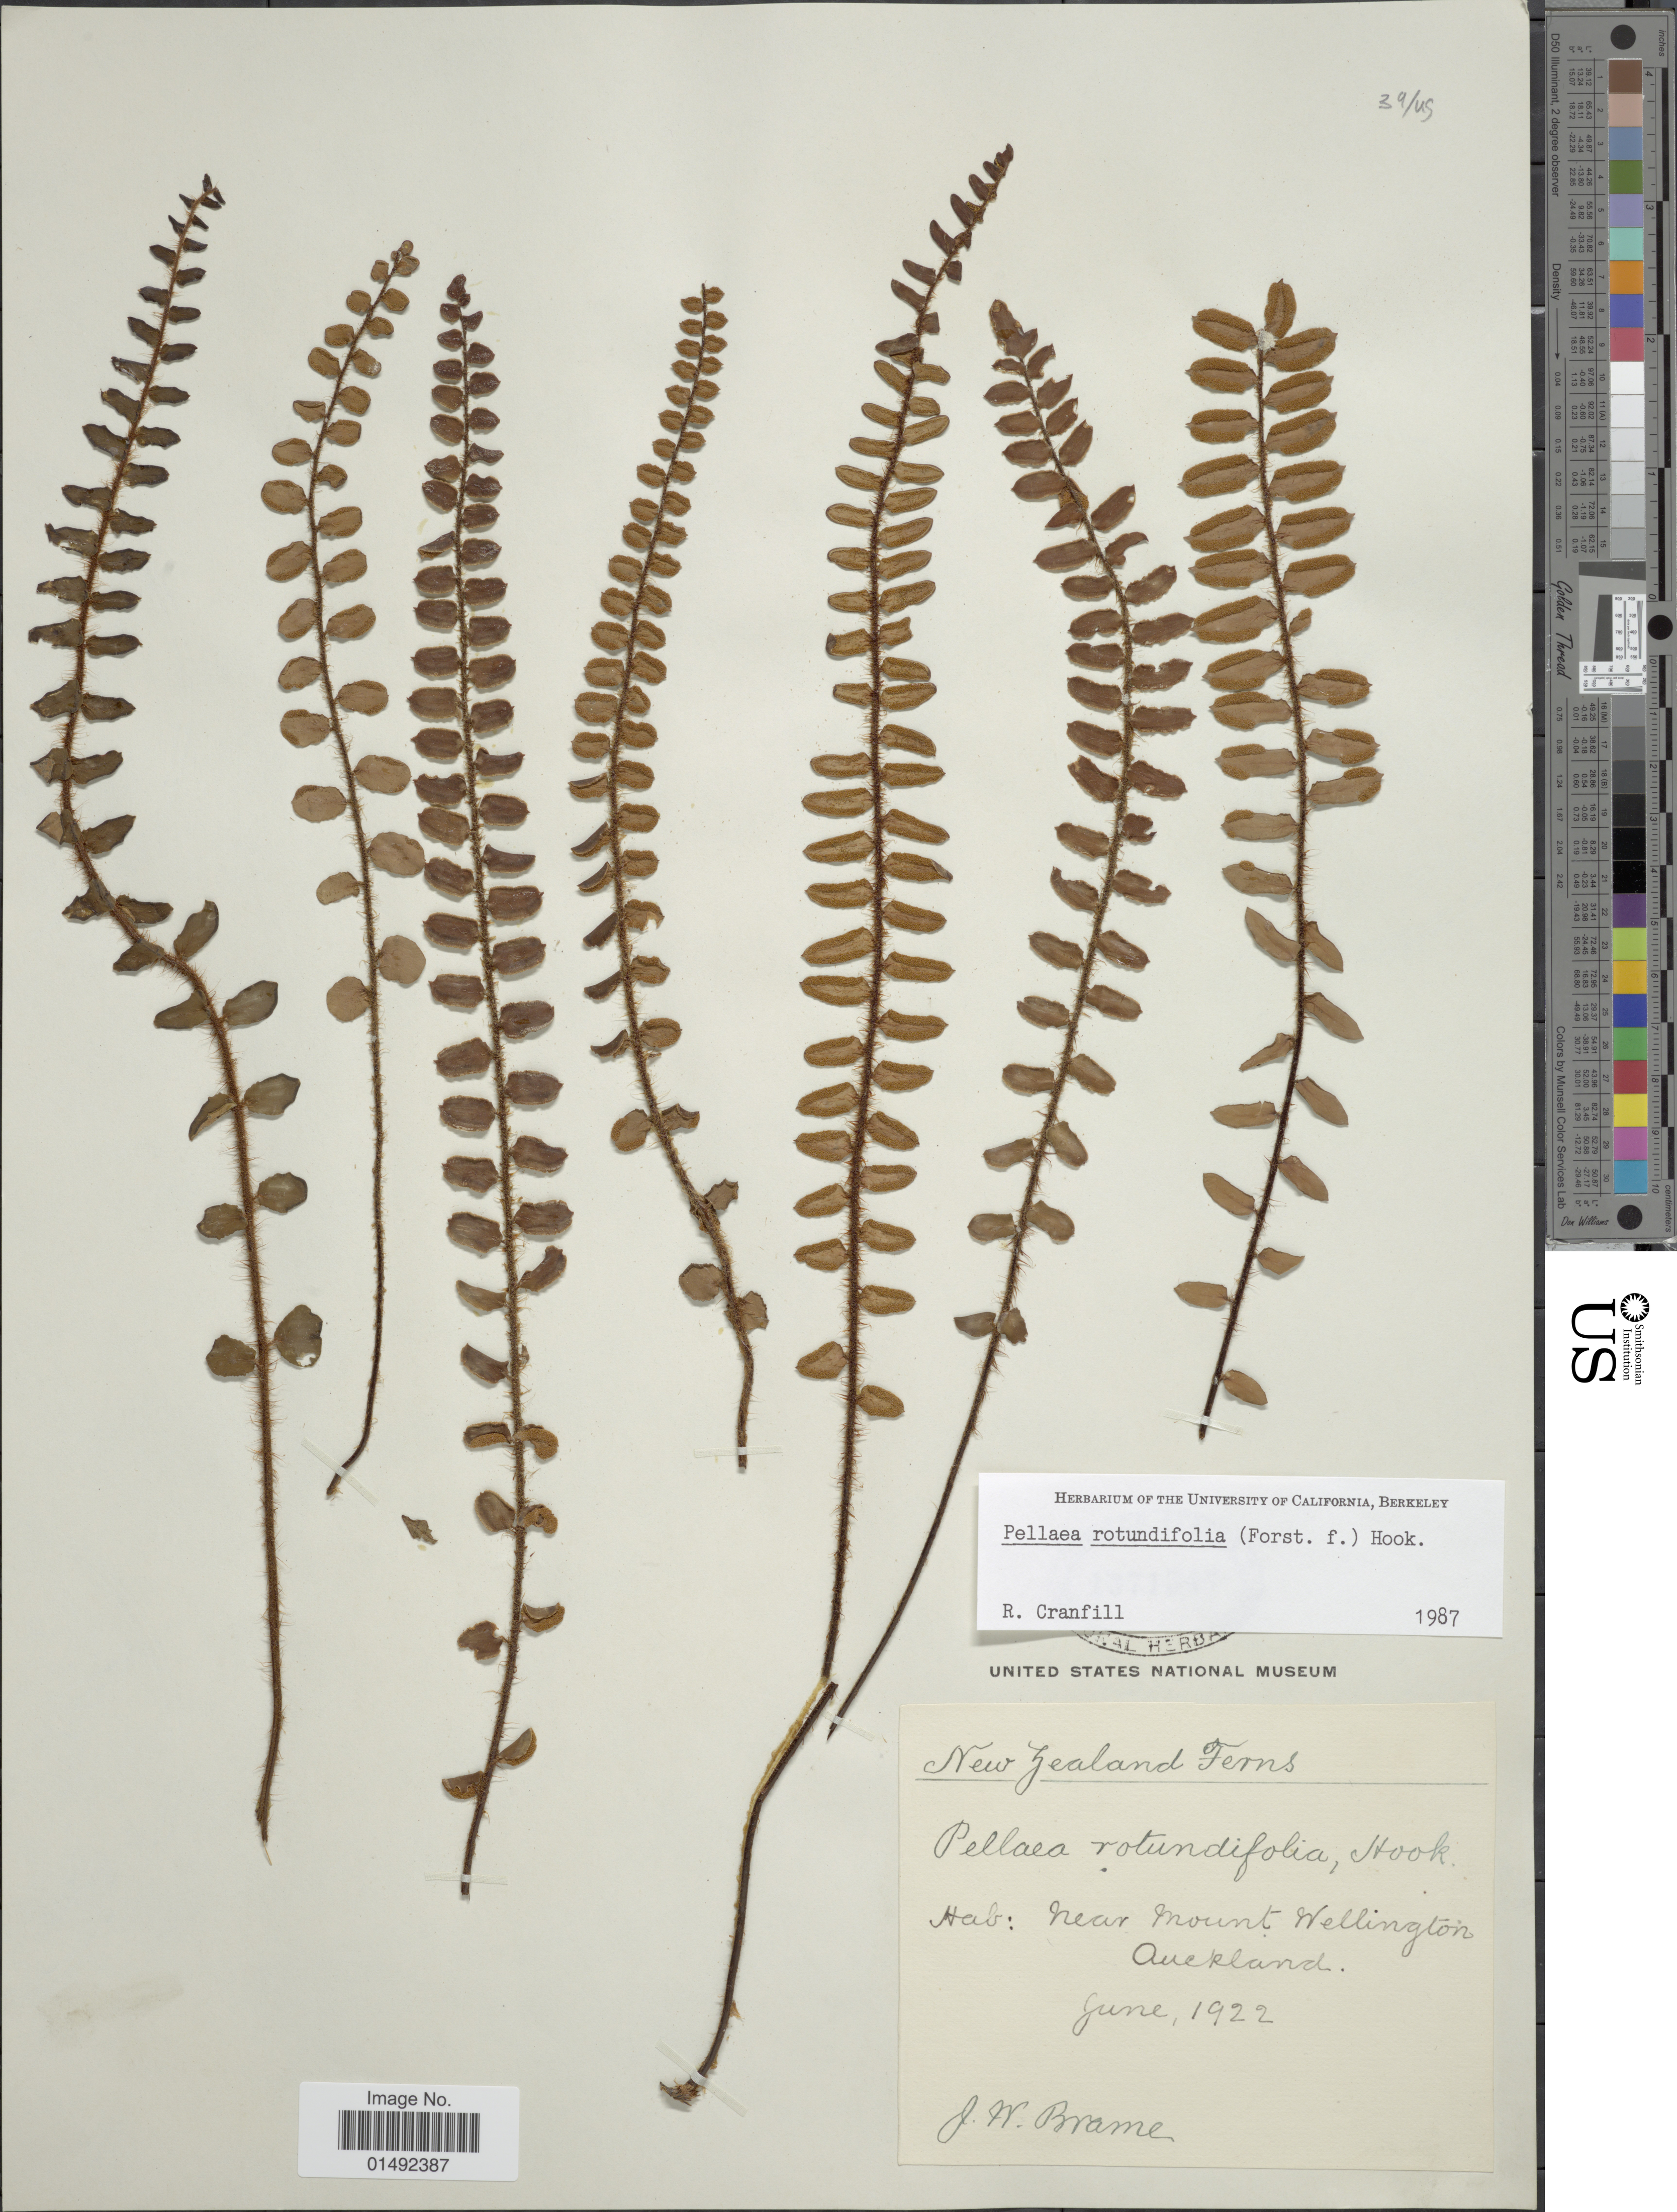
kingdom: Plantae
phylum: Tracheophyta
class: Polypodiopsida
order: Polypodiales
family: Pteridaceae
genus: Pellaea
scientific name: Pellaea rotundifolia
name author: Hook.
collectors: J. Brame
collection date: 1922-06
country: New Zealand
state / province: Auckland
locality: Near Mount Wellington, Auckland